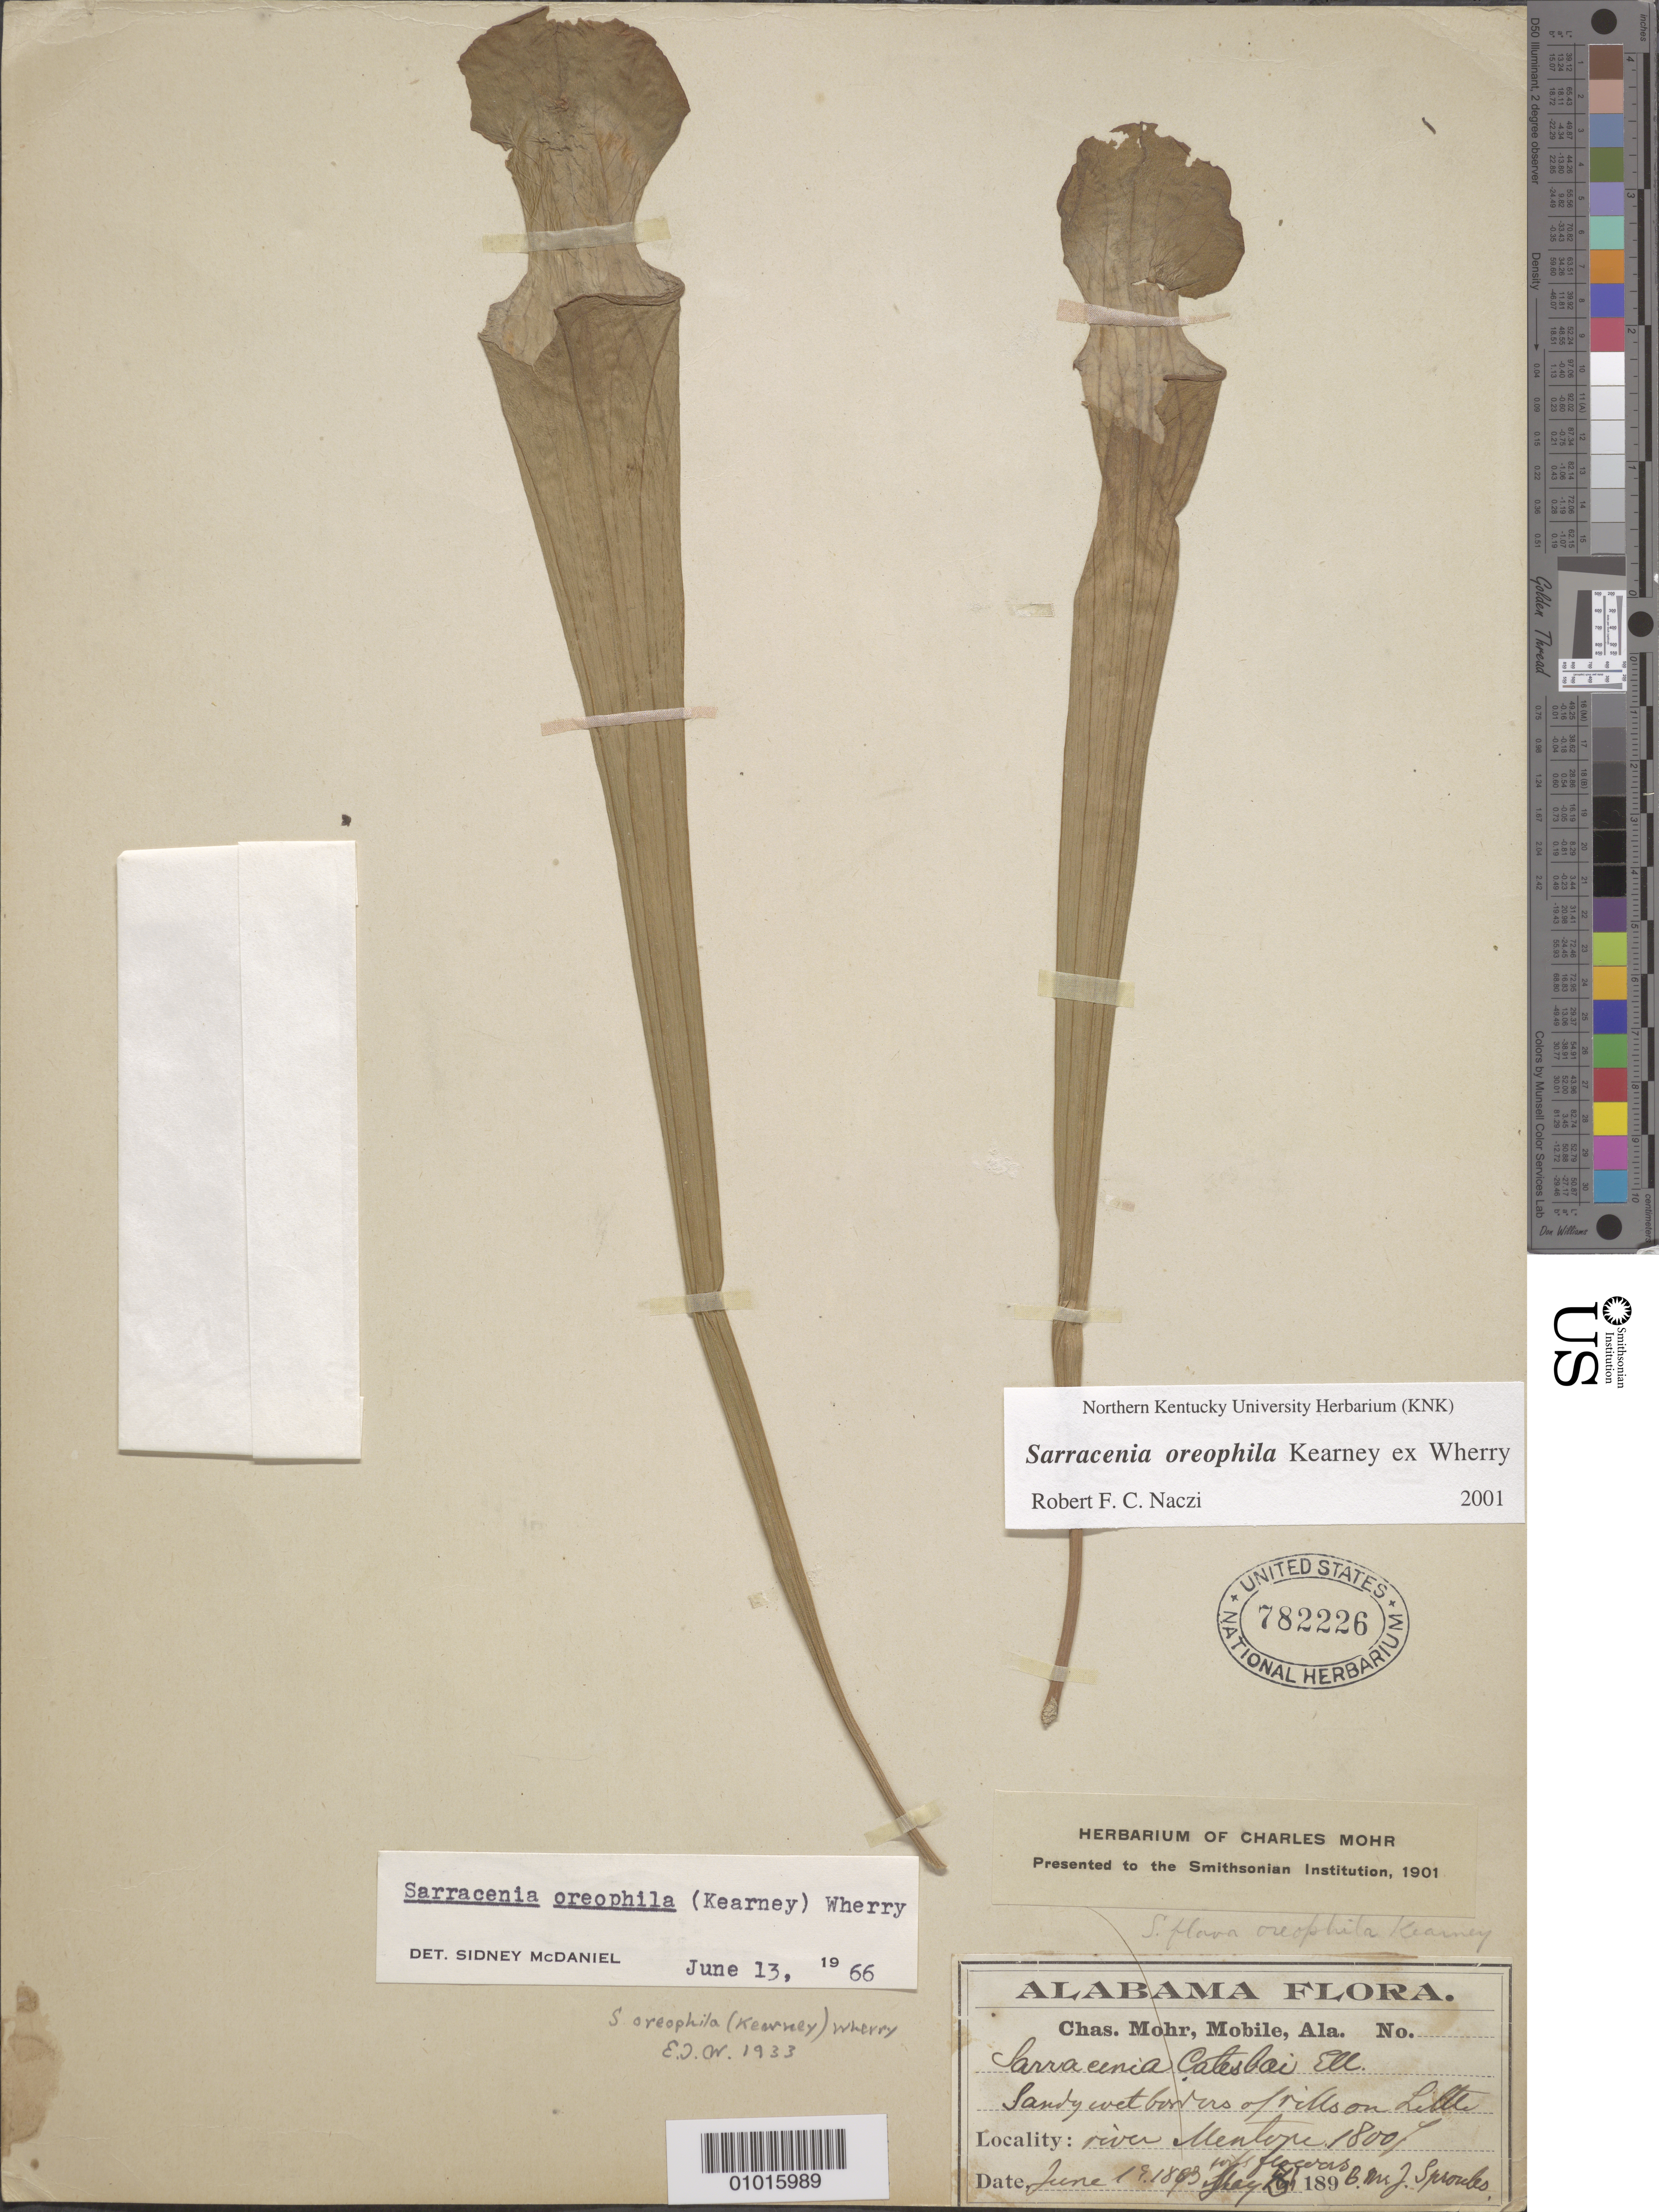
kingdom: Plantae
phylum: Tracheophyta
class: Magnoliopsida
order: Ericales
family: Sarraceniaceae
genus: Sarracenia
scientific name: Sarracenia oreophila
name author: Kearney ex Wherry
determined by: Naczi, R. F. C.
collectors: ex herb. C. Mohr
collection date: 1893-06-19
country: United States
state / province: Alabama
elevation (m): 549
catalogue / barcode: US 782226